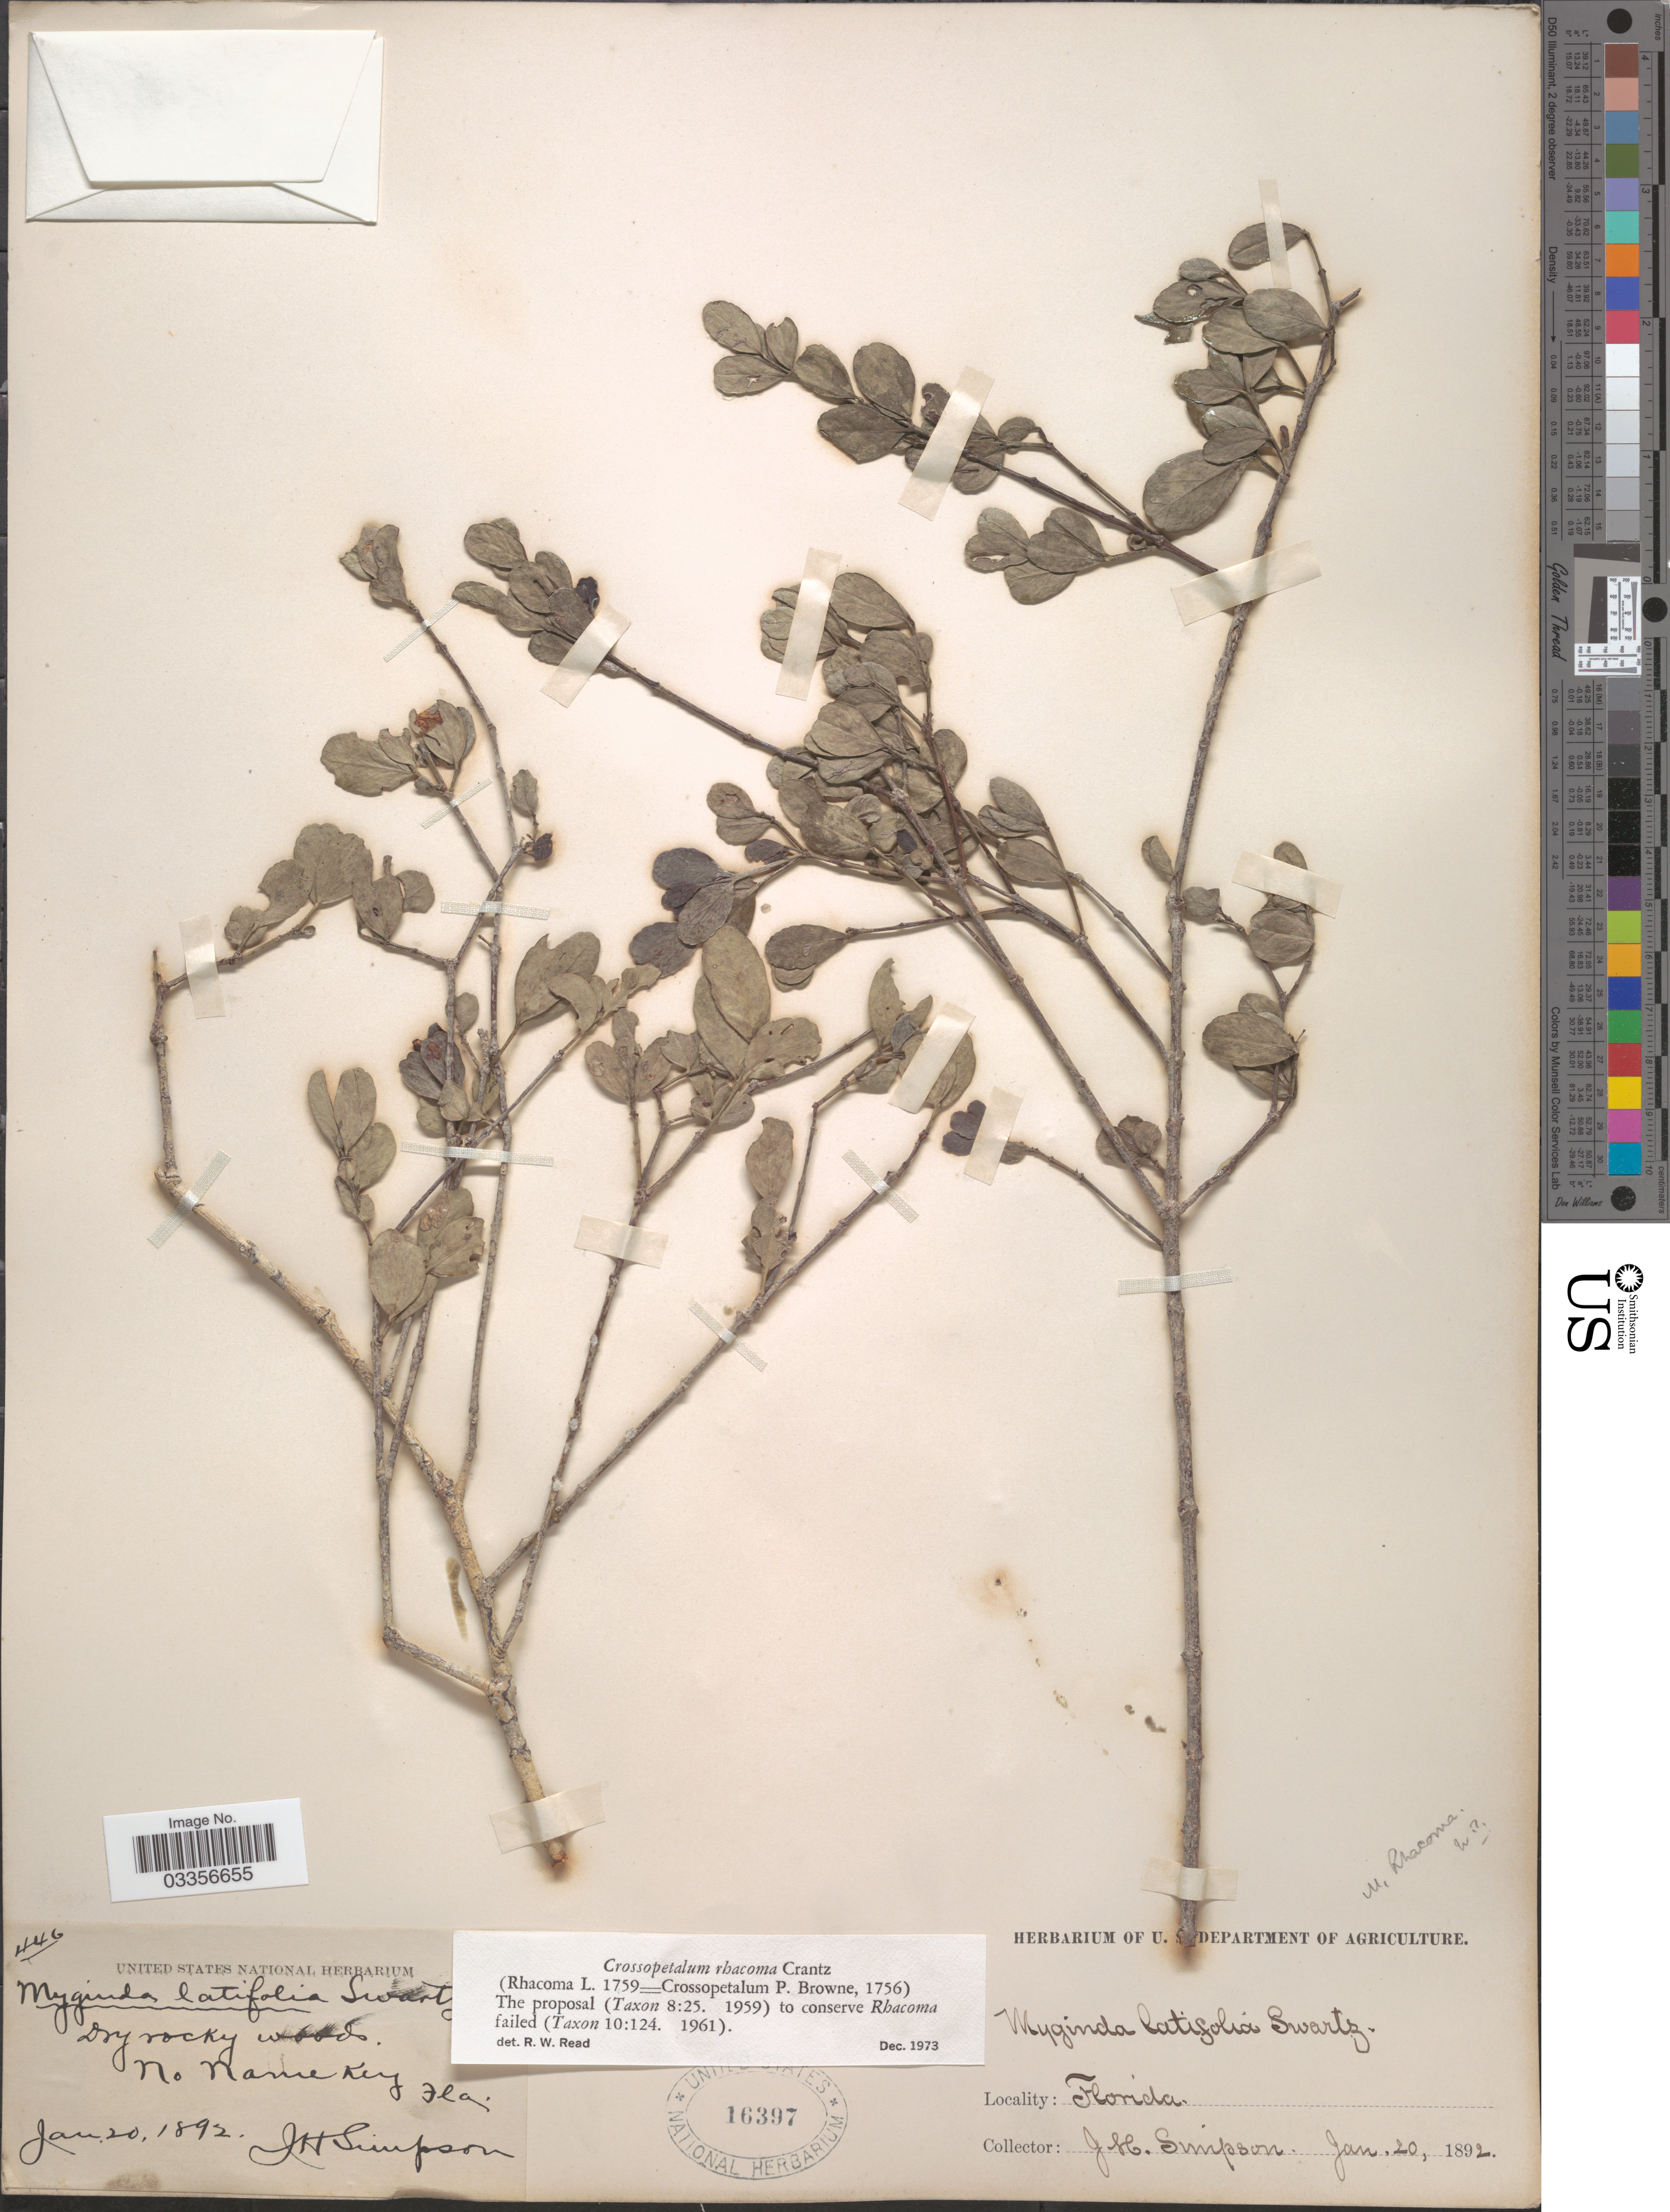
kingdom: Plantae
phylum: Tracheophyta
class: Magnoliopsida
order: Celastrales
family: Celastraceae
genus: Crossopetalum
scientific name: Crossopetalum rhacoma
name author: Crantz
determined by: Read, Robert W., (US), NMNH (UNITED STATES)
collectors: J. H. Simpson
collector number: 446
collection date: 1892-01-20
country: United States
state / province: Florida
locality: No Name Key.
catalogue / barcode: US 16397